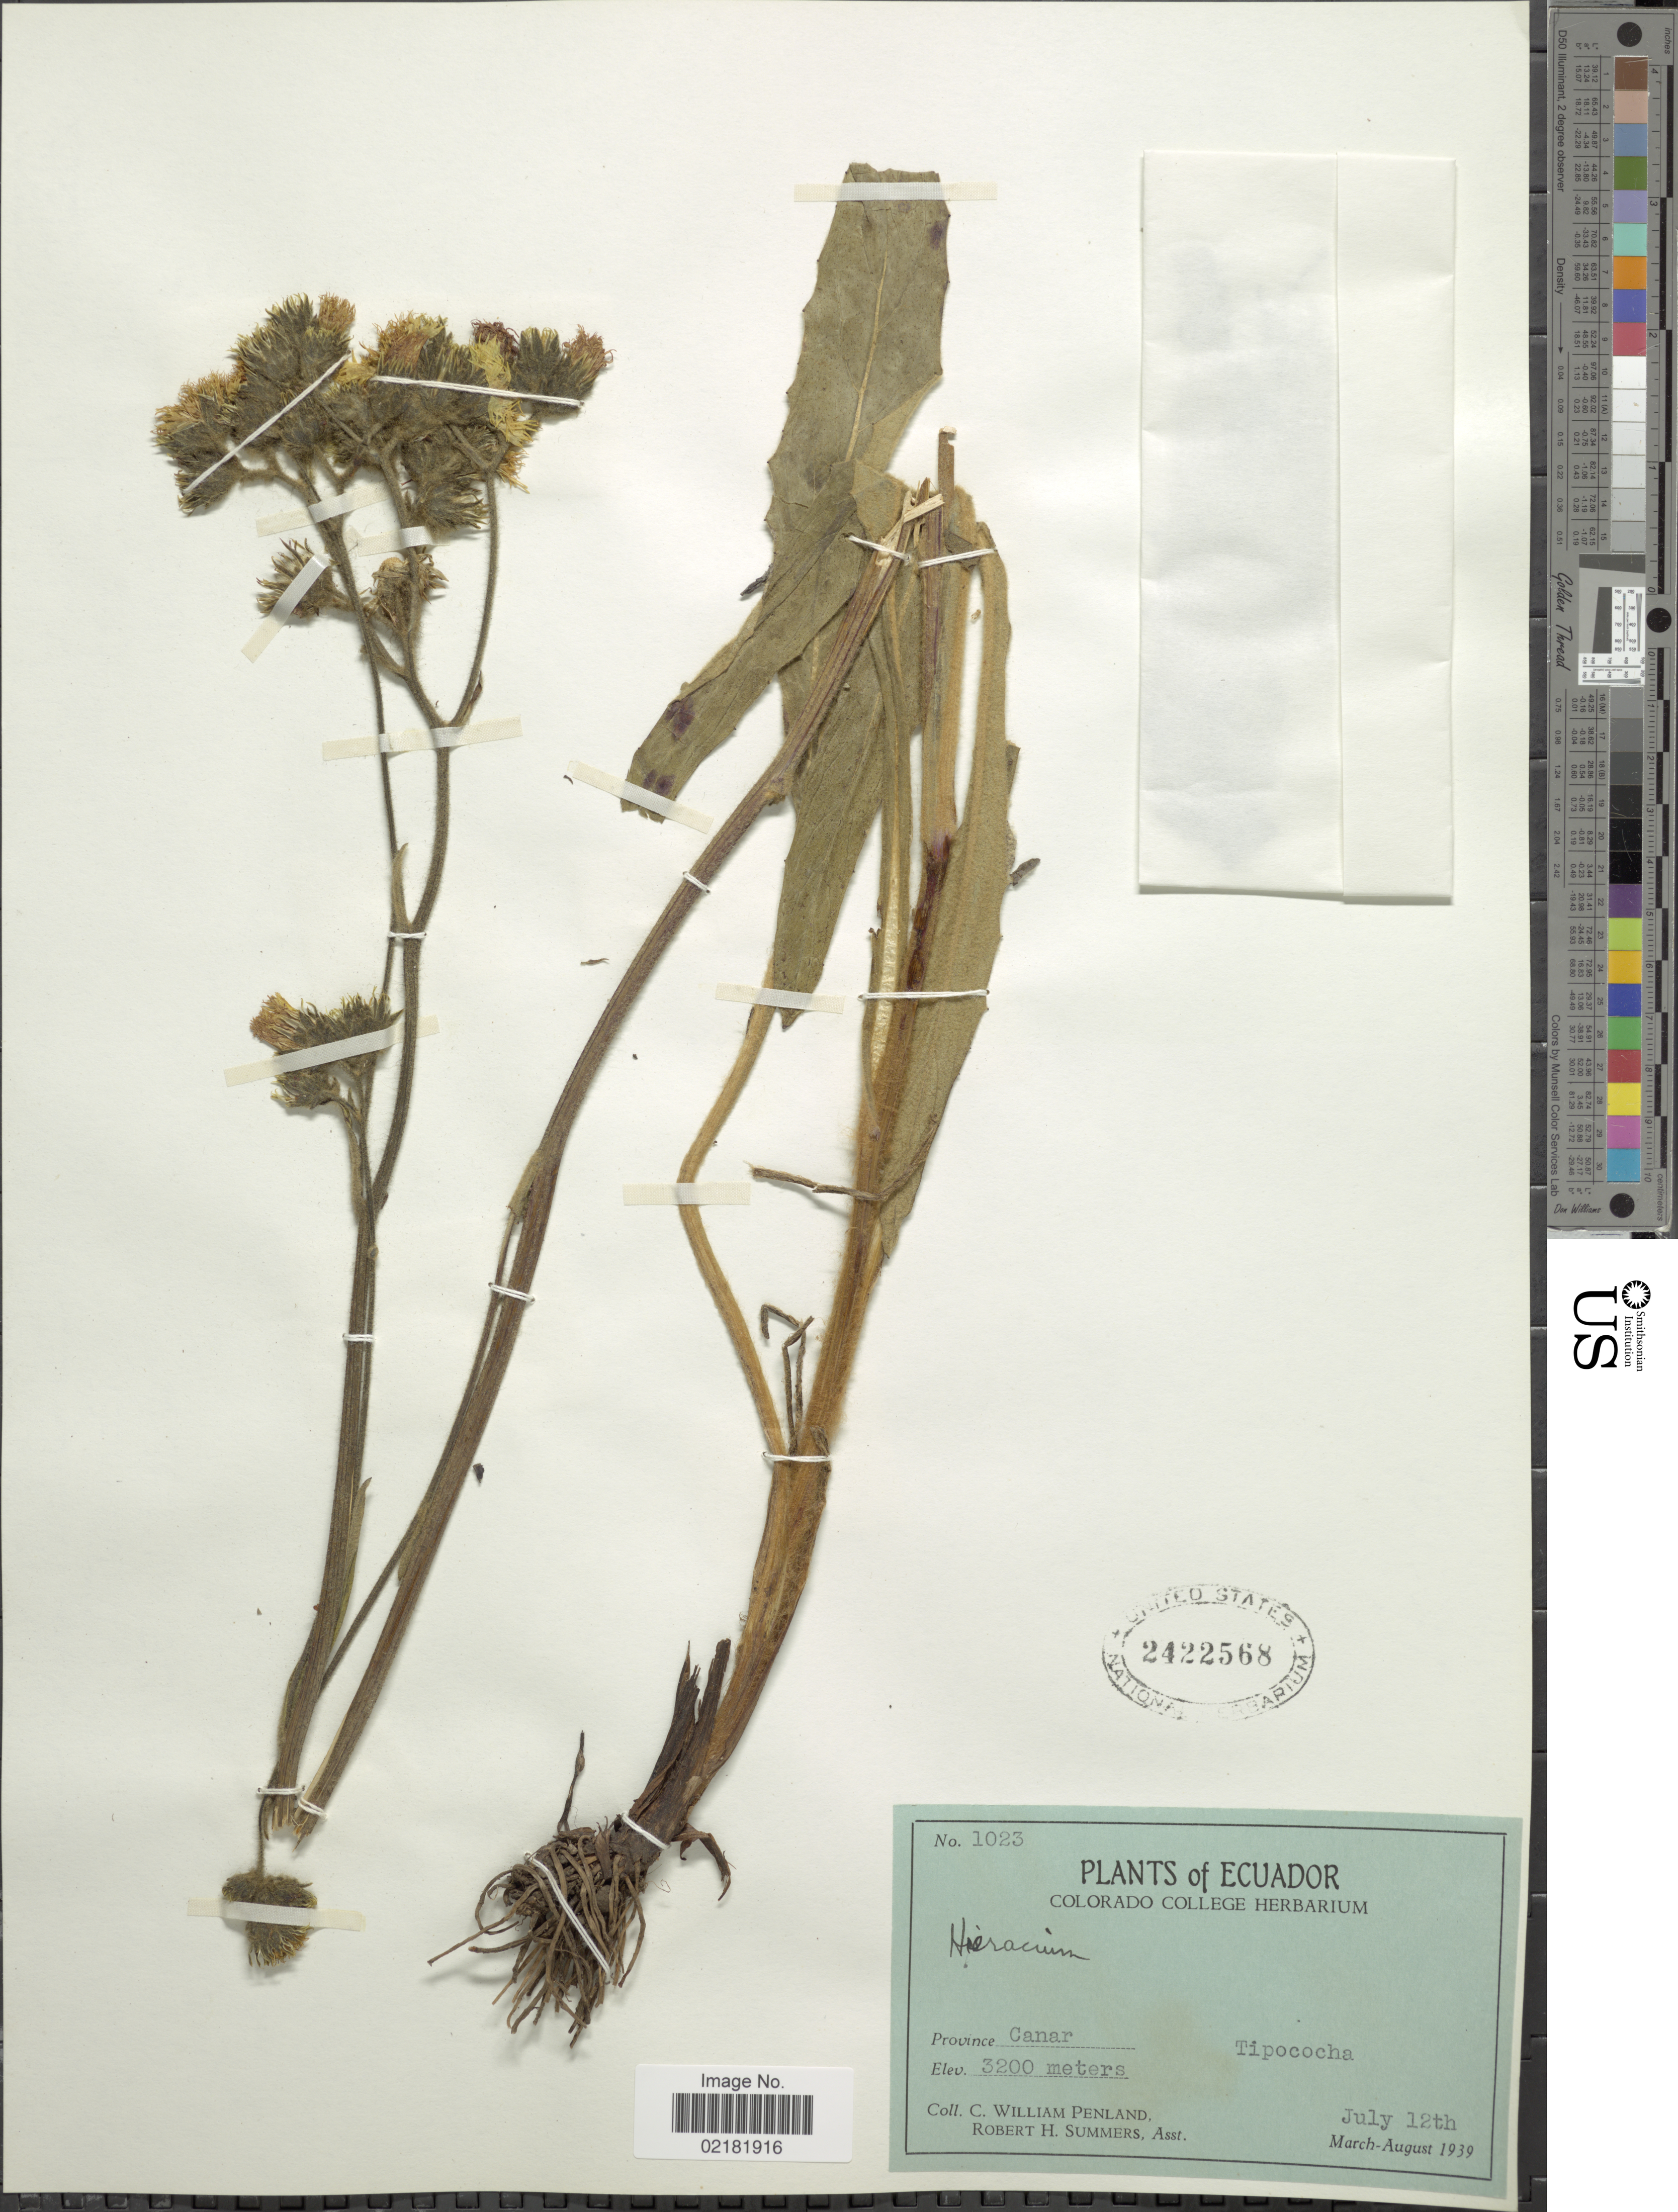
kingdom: Plantae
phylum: Tracheophyta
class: Magnoliopsida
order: Asterales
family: Asteraceae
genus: Hieracium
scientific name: Hieracium repandulare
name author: Druce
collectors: C. W. Penland & R. Summers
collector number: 1023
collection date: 1939-07-12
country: Ecuador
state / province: Cañar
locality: Tipococha.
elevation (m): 3200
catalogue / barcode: US 2422568